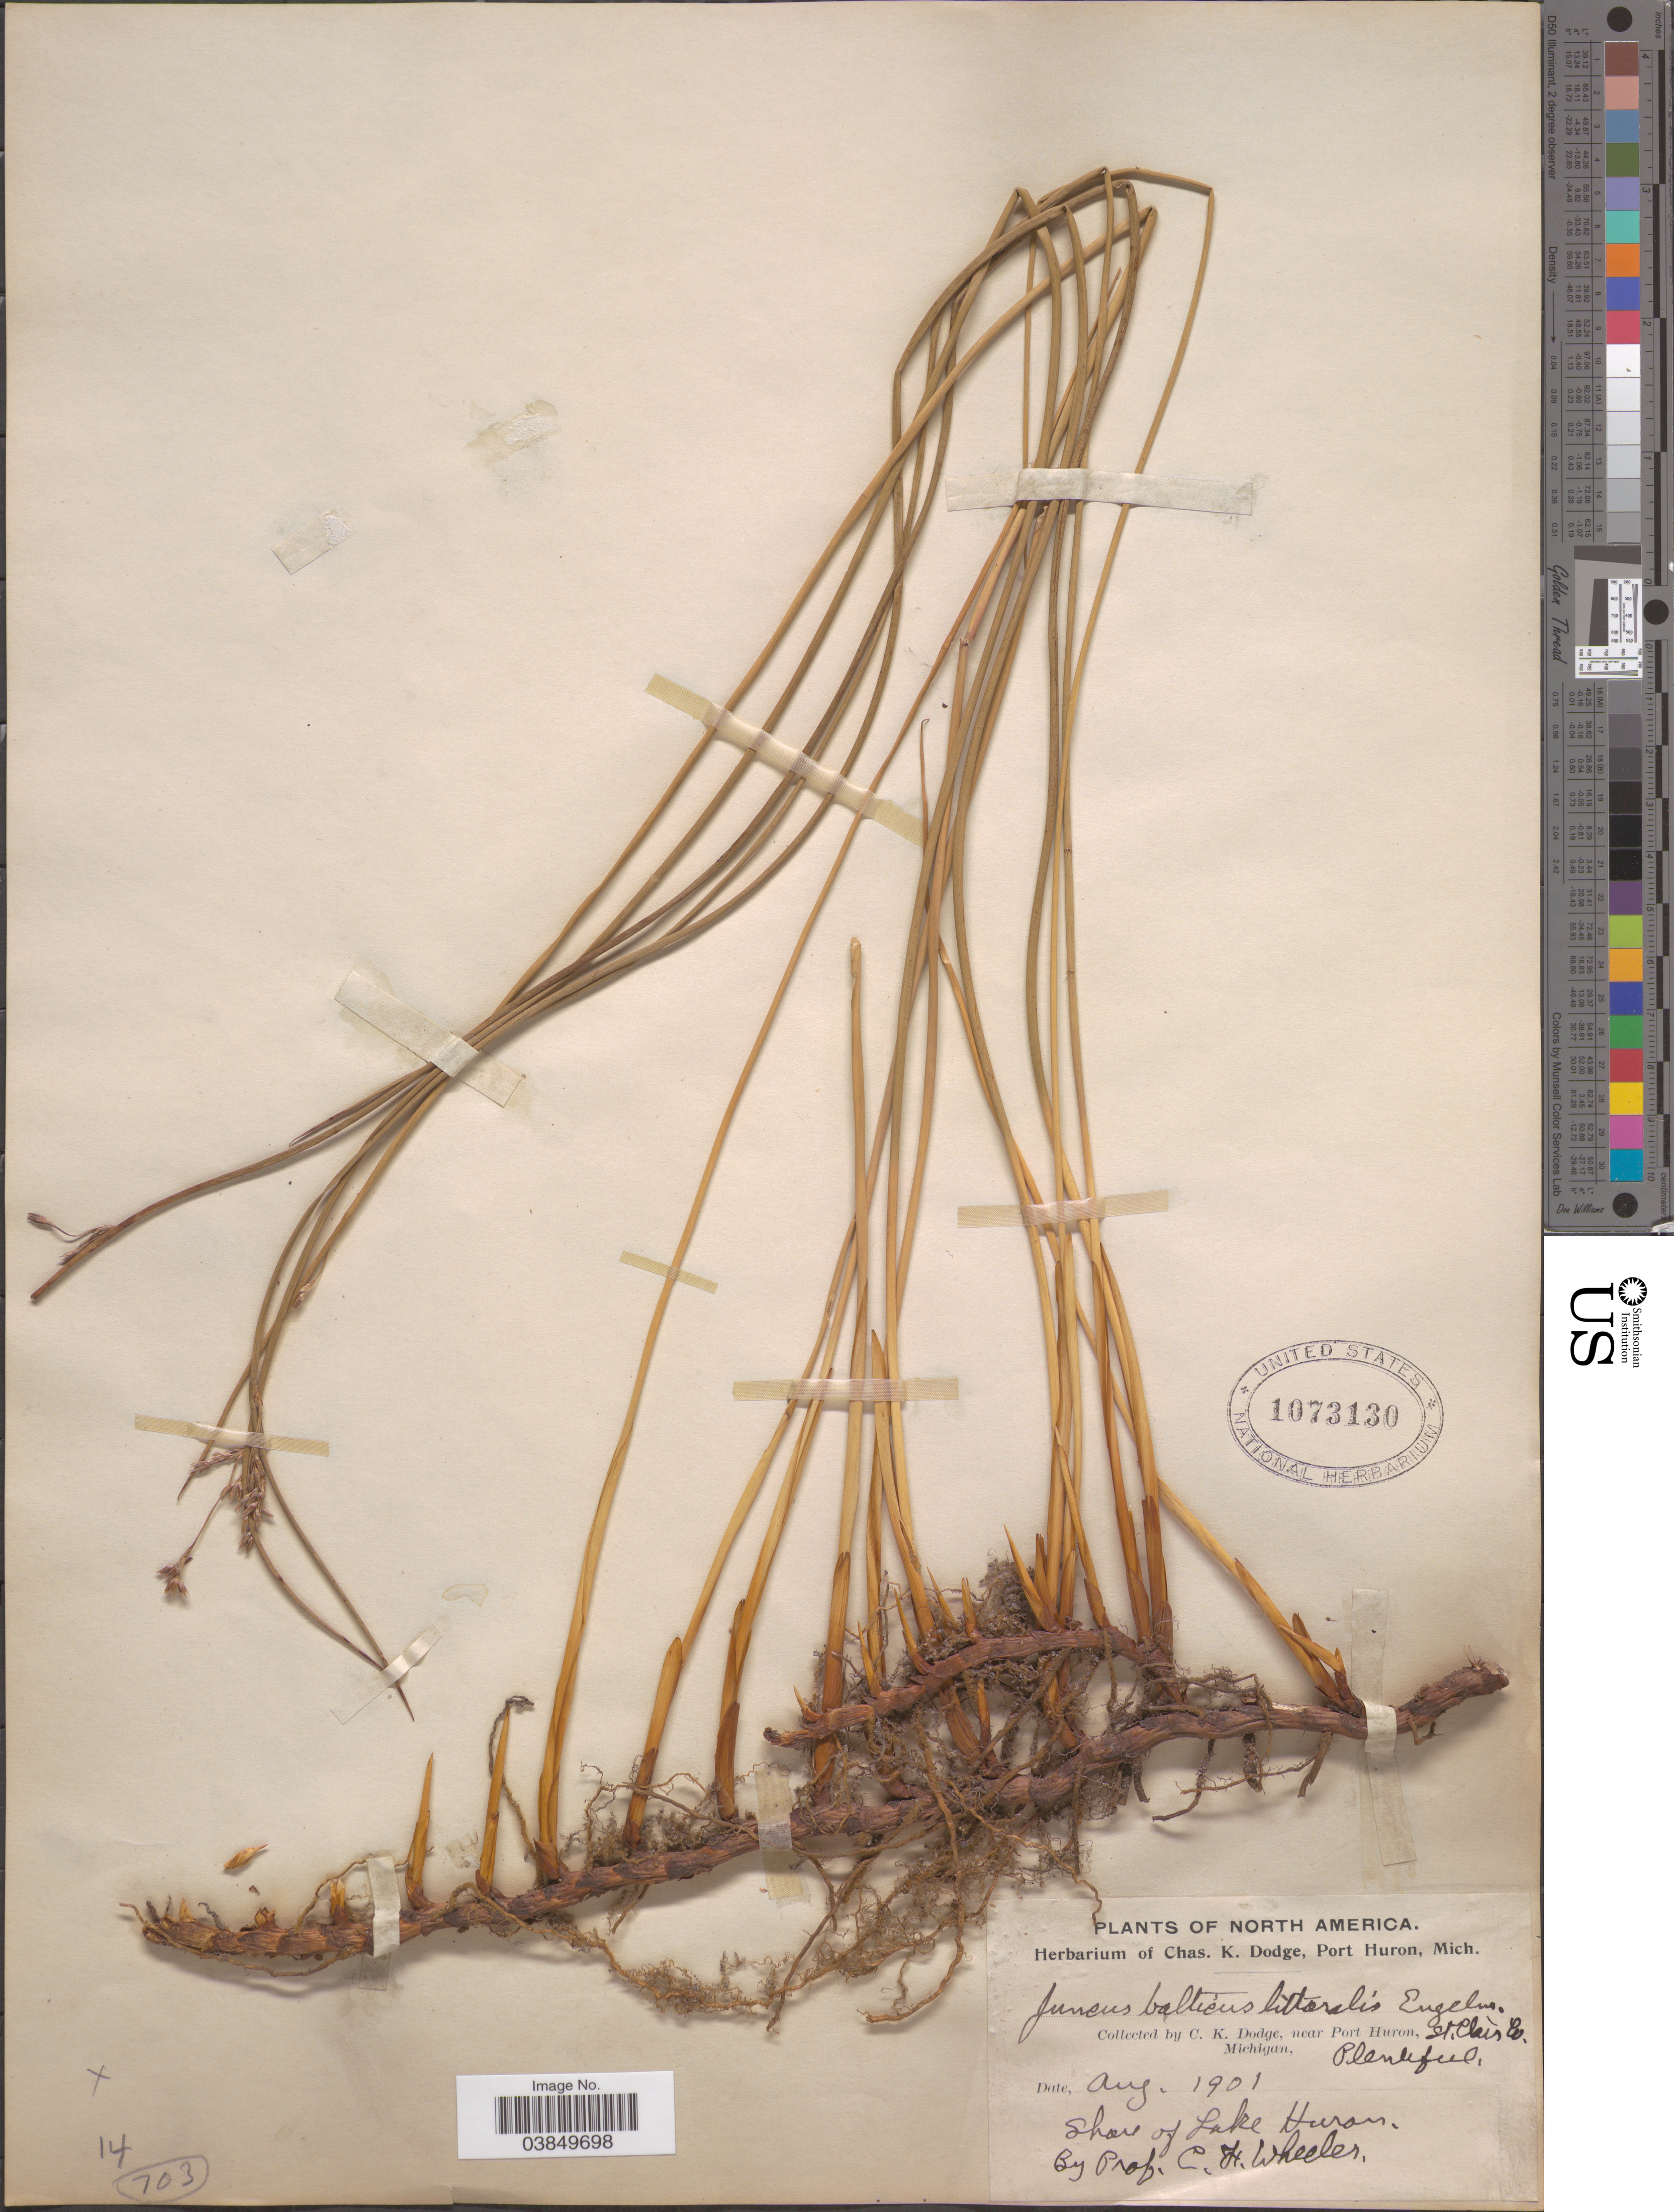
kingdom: Plantae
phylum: Tracheophyta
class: Liliopsida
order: Poales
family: Juncaceae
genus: Juncus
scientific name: Juncus balticus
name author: Willd.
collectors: C. Wheeler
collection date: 1901-08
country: United States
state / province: Michigan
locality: Near Port Huron. Shore of Lake Huron. St Clair Co.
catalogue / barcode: US 1073130